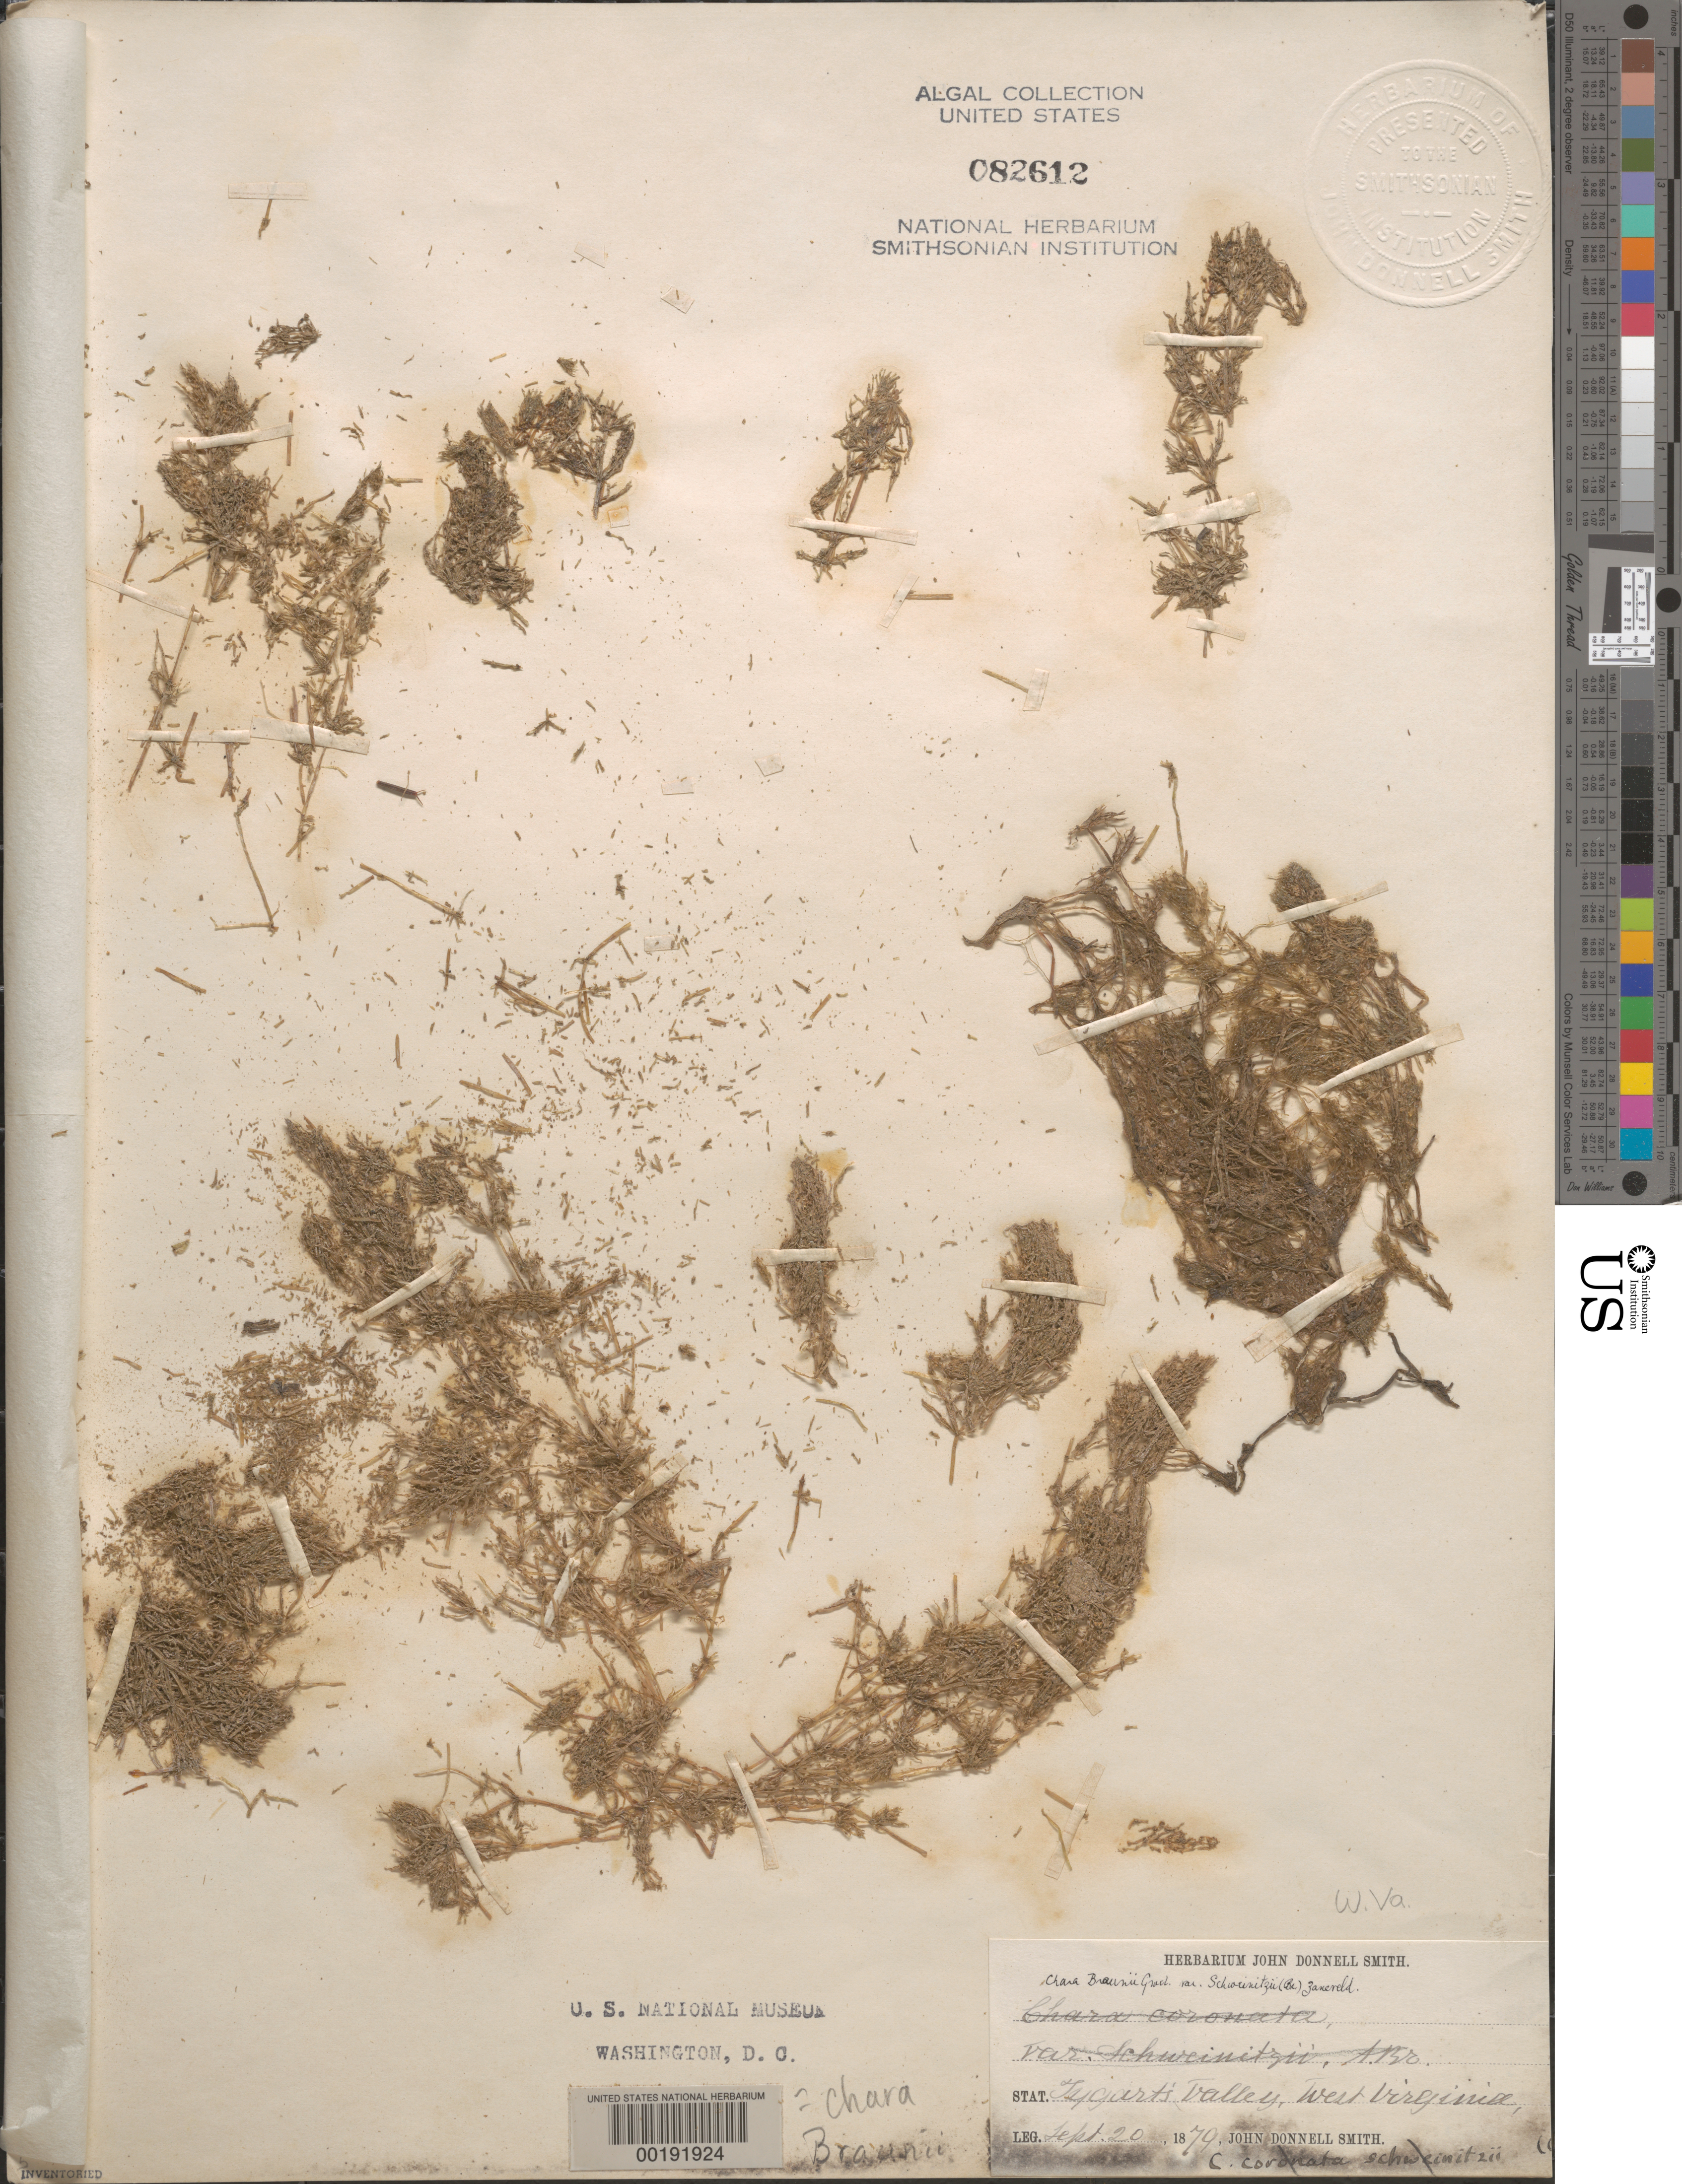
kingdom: Plantae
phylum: Charophyta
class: Charophyceae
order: Charales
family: Characeae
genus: Chara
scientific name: Chara braunii var. schweinitzii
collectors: J. Donnell Smith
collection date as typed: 20 Sep 1879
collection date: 1879-09-20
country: United States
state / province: West Virginia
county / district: Randolph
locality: Tygart's Valley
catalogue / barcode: US 82612